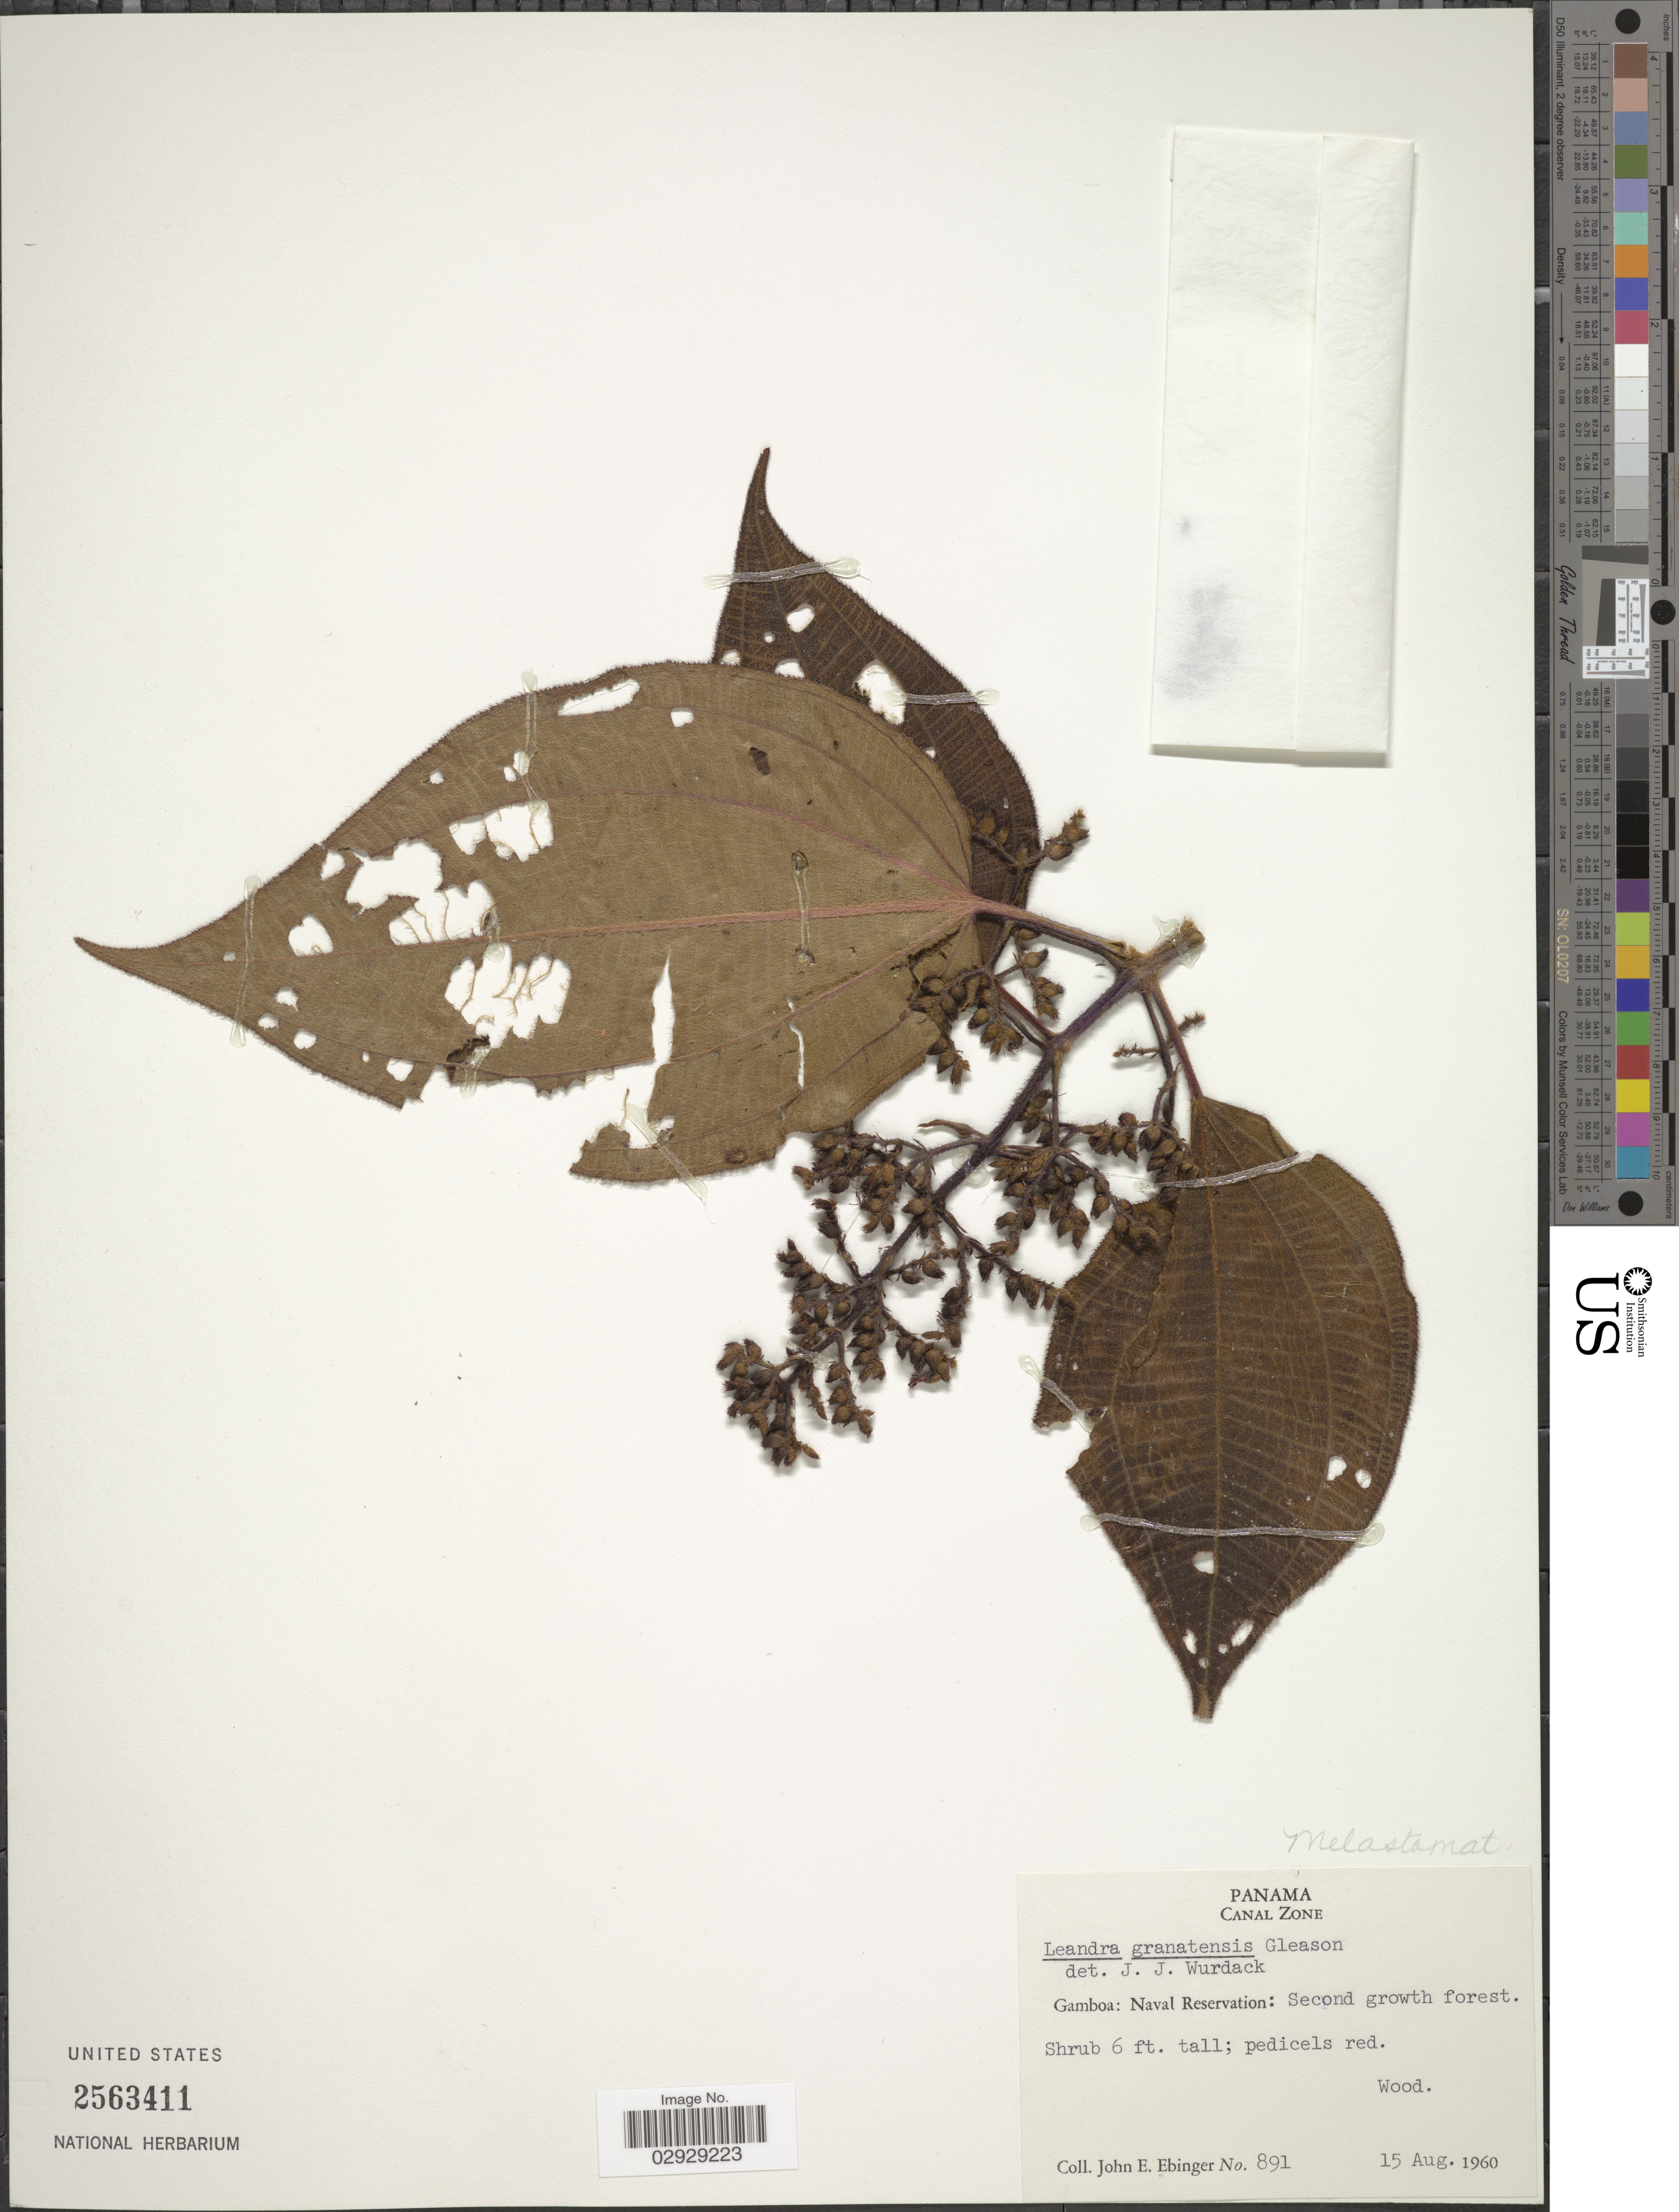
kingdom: Plantae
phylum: Tracheophyta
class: Magnoliopsida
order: Myrtales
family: Melastomataceae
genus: Leandra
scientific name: Leandra granatensis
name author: Gleason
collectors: J. Ebinger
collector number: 891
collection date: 1960-08-15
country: Panama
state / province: Colón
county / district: Canal Zone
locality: Canal Zone. Gamboa: Naval Reservation.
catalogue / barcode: US 2563411